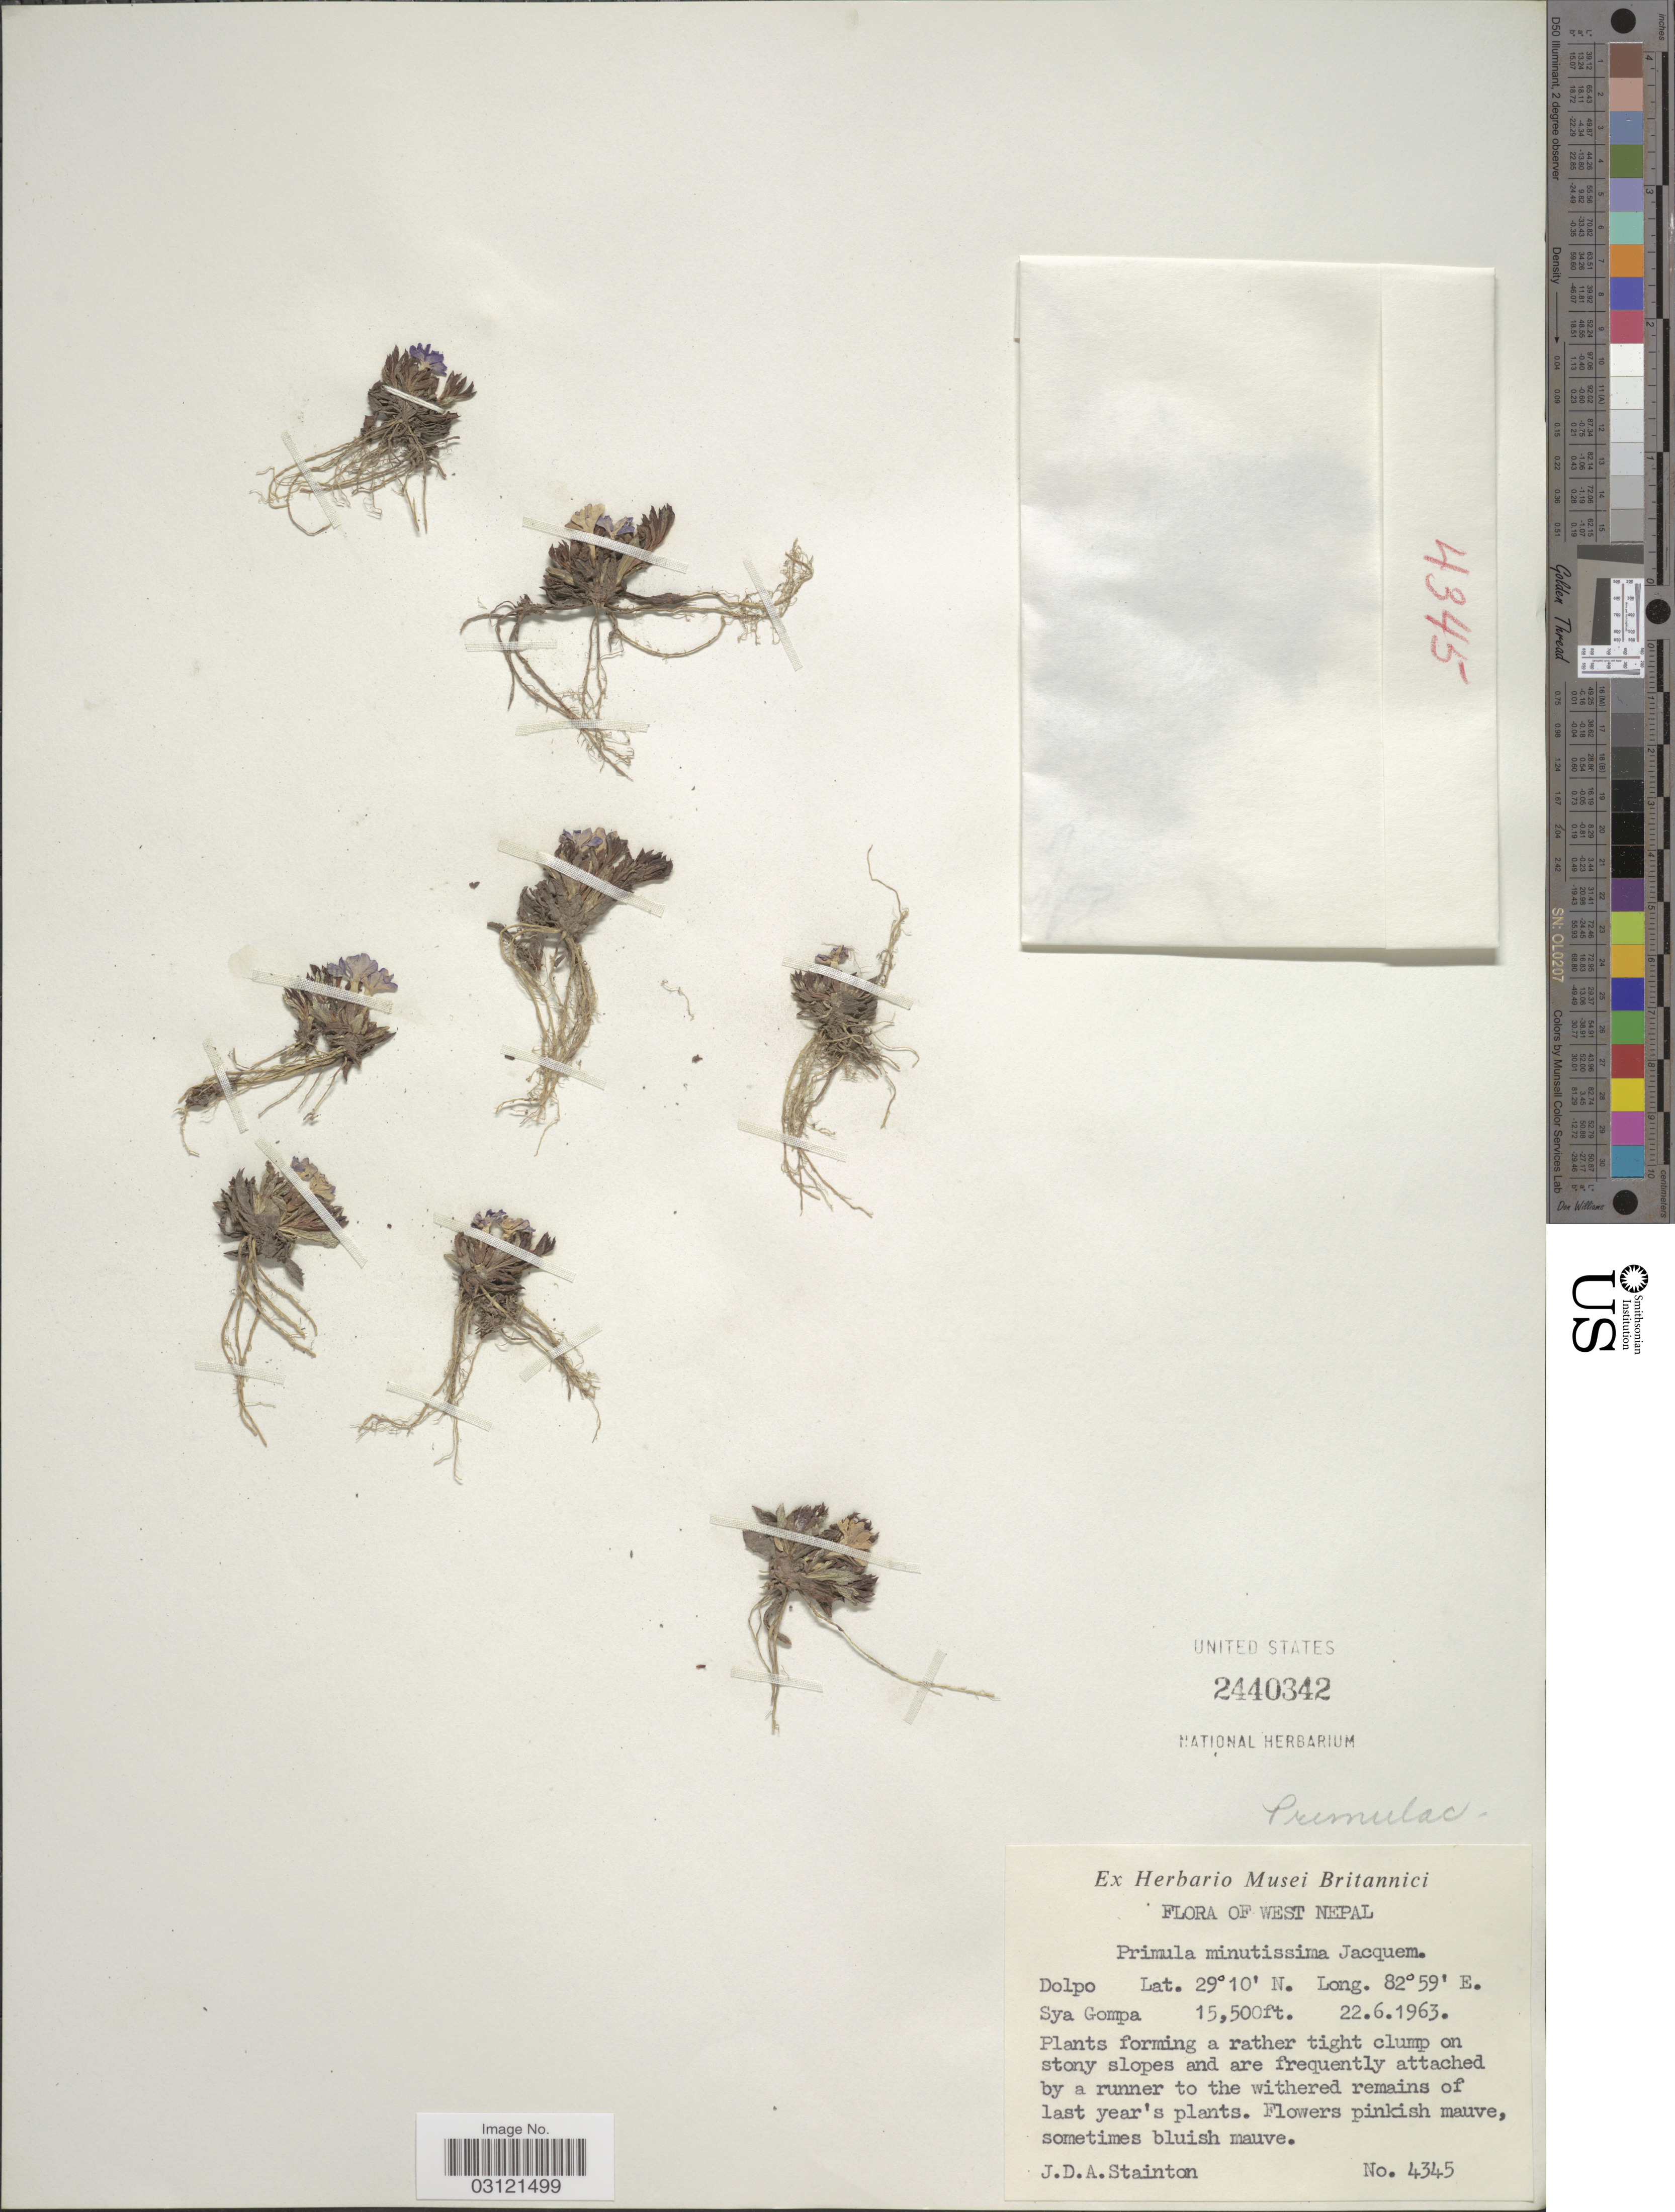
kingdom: Plantae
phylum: Tracheophyta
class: Magnoliopsida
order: Ericales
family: Primulaceae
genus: Primula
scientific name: Primula minutissima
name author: Jacquem. ex Duby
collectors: J. Stainton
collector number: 4345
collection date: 1963-06-22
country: Nepal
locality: West Nepal. Dolpo. Sya Gompa.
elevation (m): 4724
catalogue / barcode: US 2440342